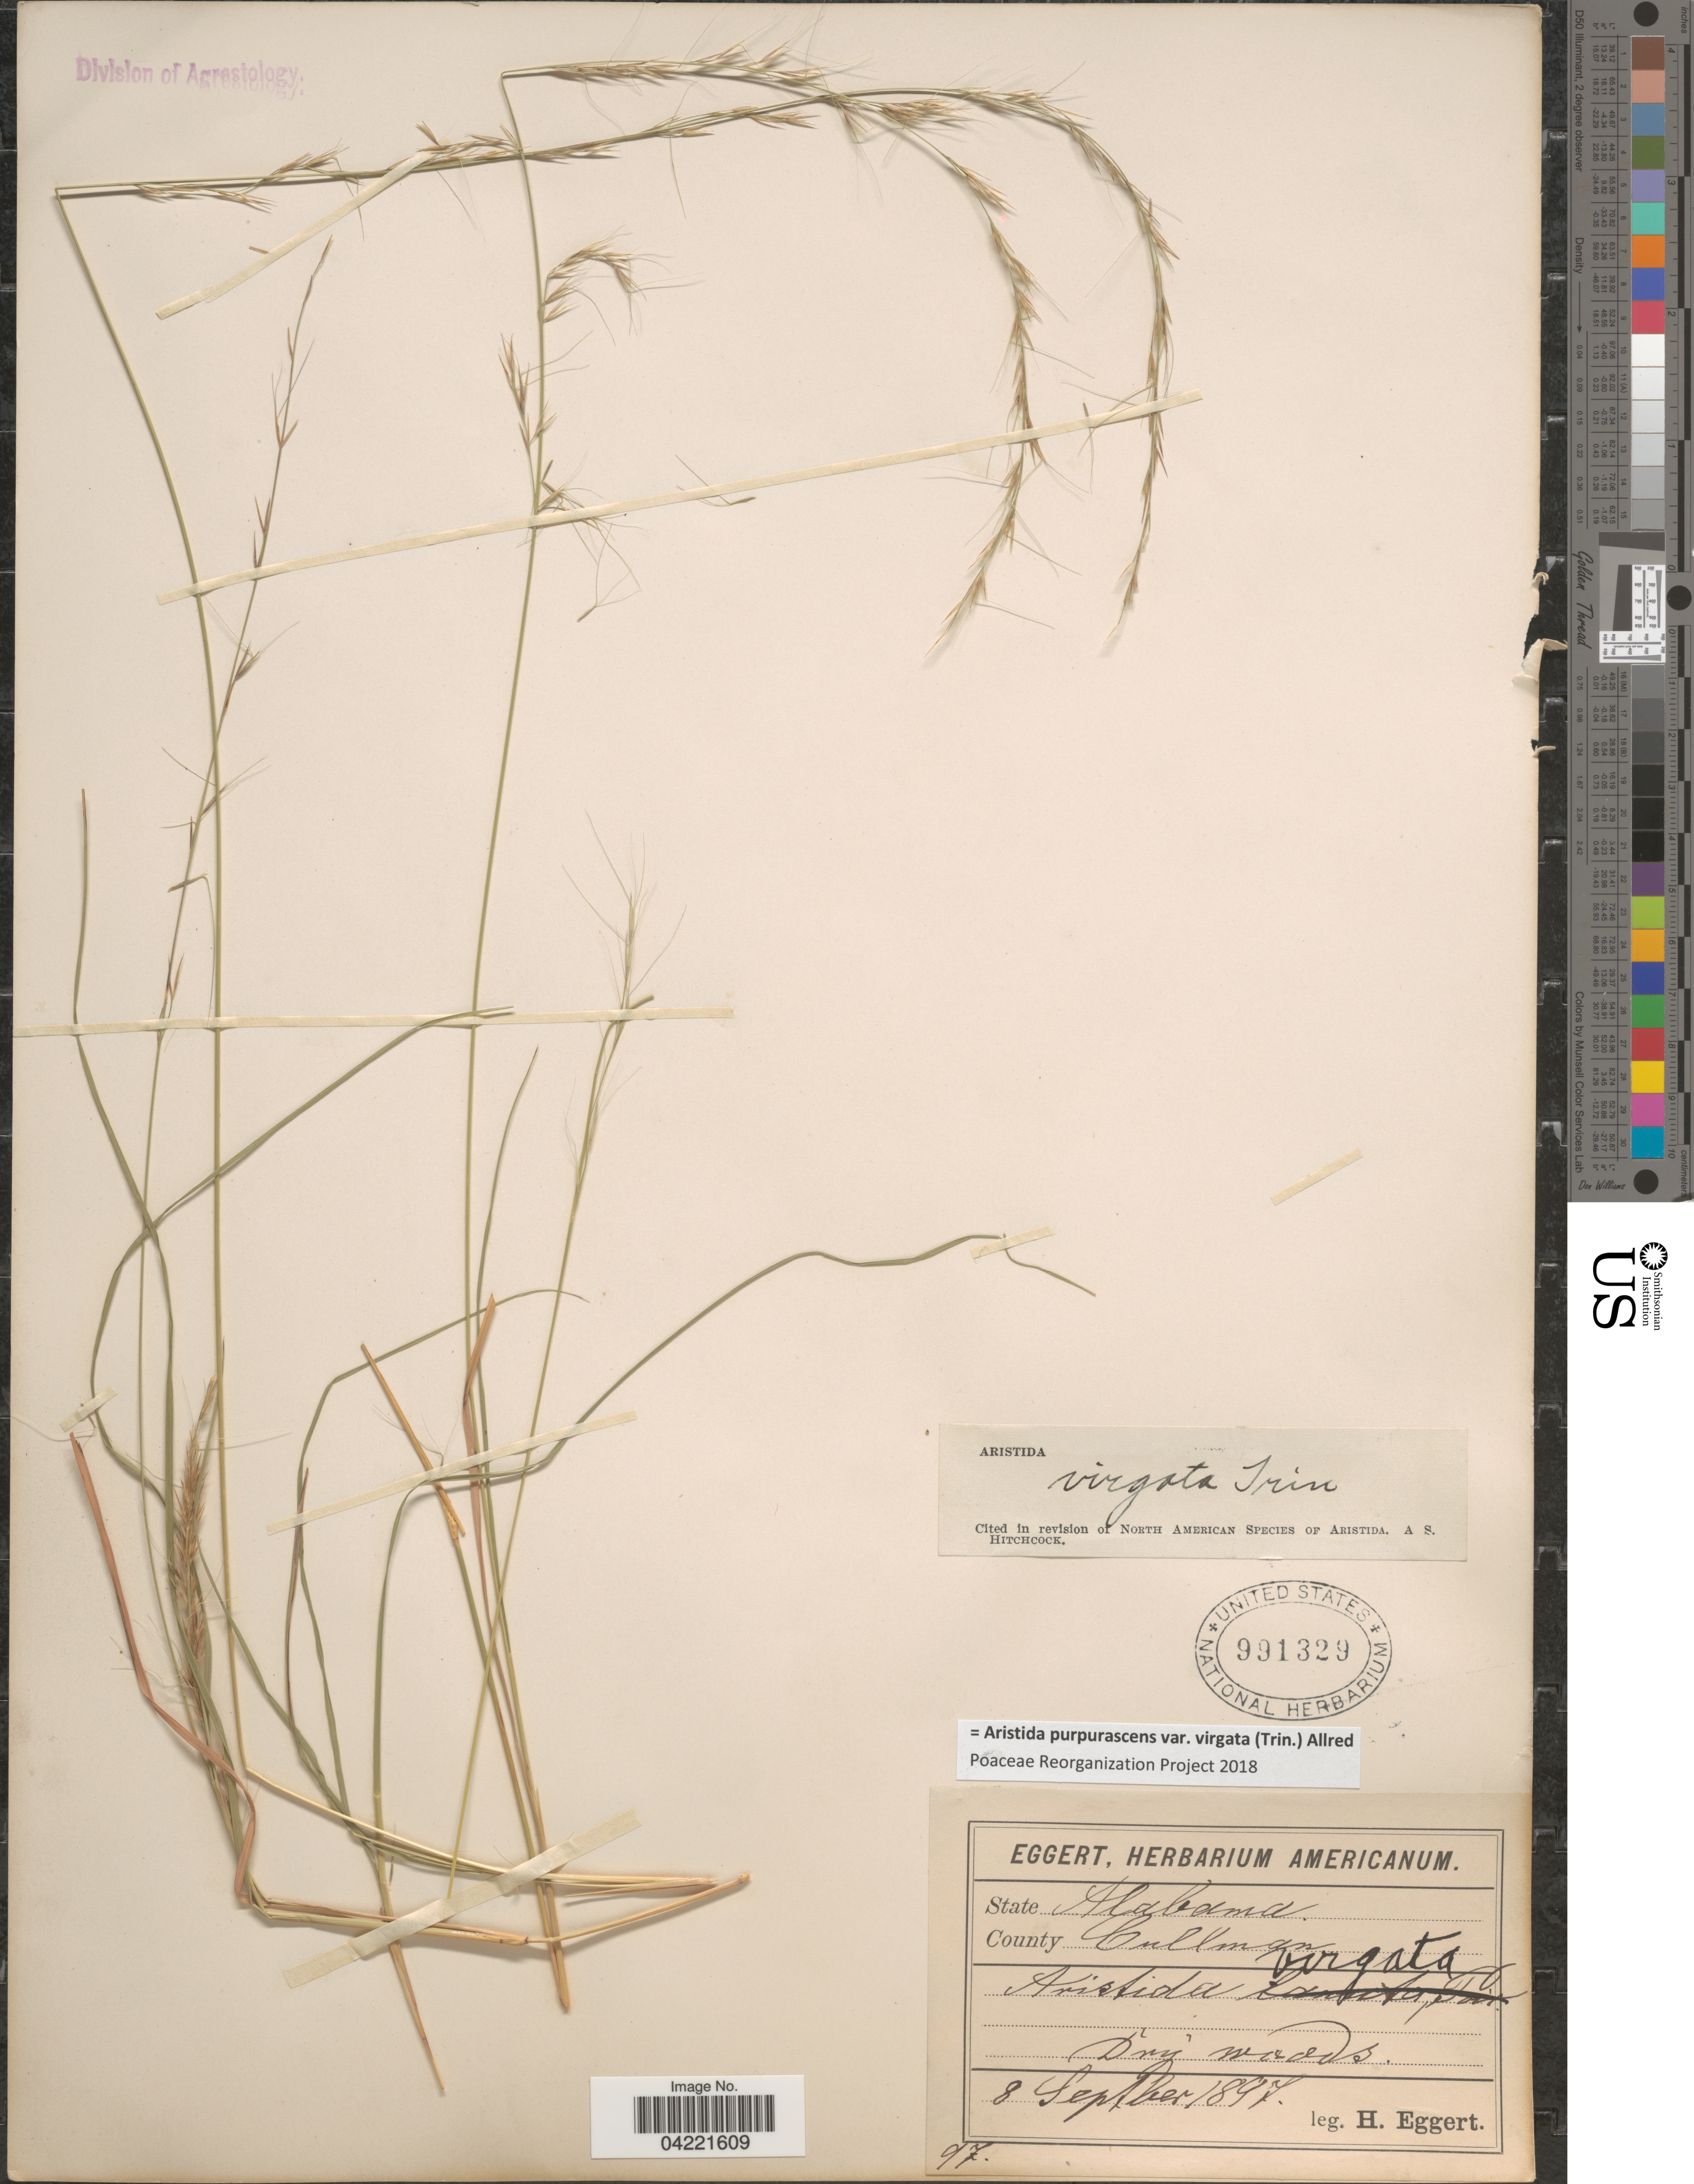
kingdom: Plantae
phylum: Tracheophyta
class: Liliopsida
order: Poales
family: Poaceae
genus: Aristida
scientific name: Aristida purpurascens var. virgata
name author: (Trin.) Allred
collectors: H. Eggert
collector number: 97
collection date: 1897-09-08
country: United States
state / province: Alabama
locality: County Cullman.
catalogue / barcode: US 991329